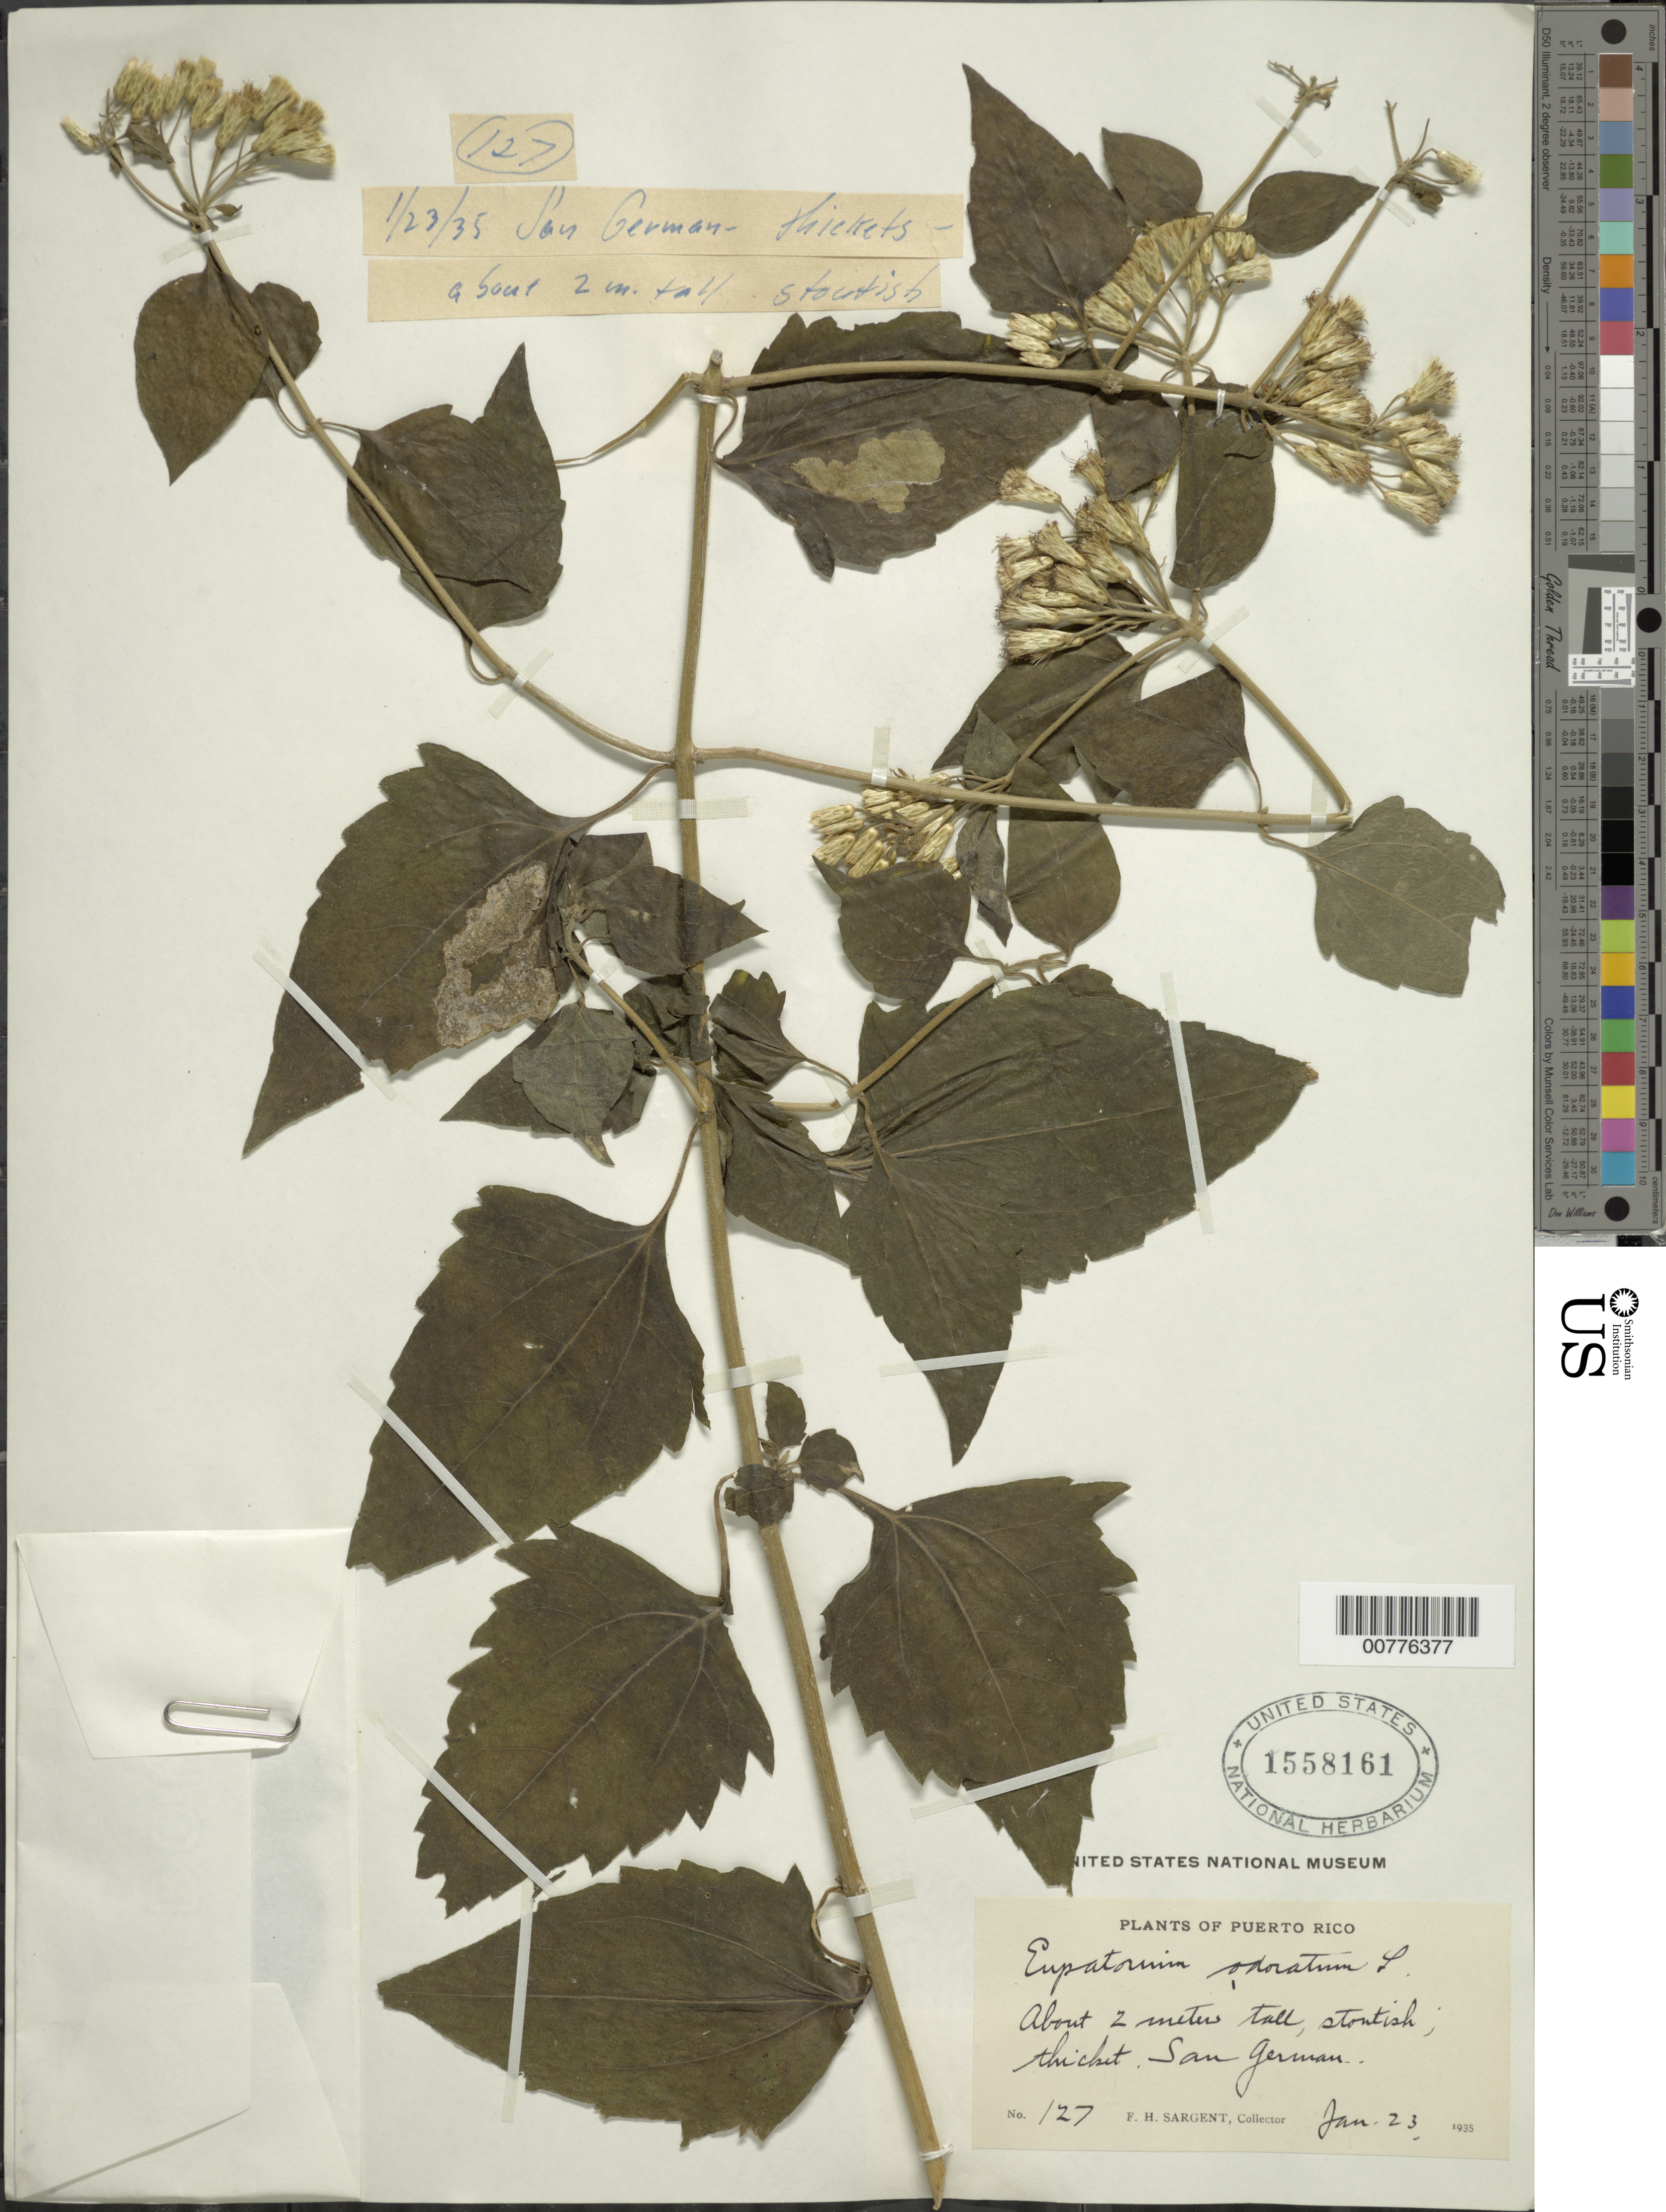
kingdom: Plantae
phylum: Tracheophyta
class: Magnoliopsida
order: Asterales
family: Asteraceae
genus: Chromolaena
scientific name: Chromolaena odorata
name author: (L.) R.M. King & H. Rob.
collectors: F. H. Sargent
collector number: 127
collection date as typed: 23 Jan 1935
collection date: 1935-01-23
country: Puerto Rico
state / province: San Germán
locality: San German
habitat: Thicket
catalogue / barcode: US 1558161